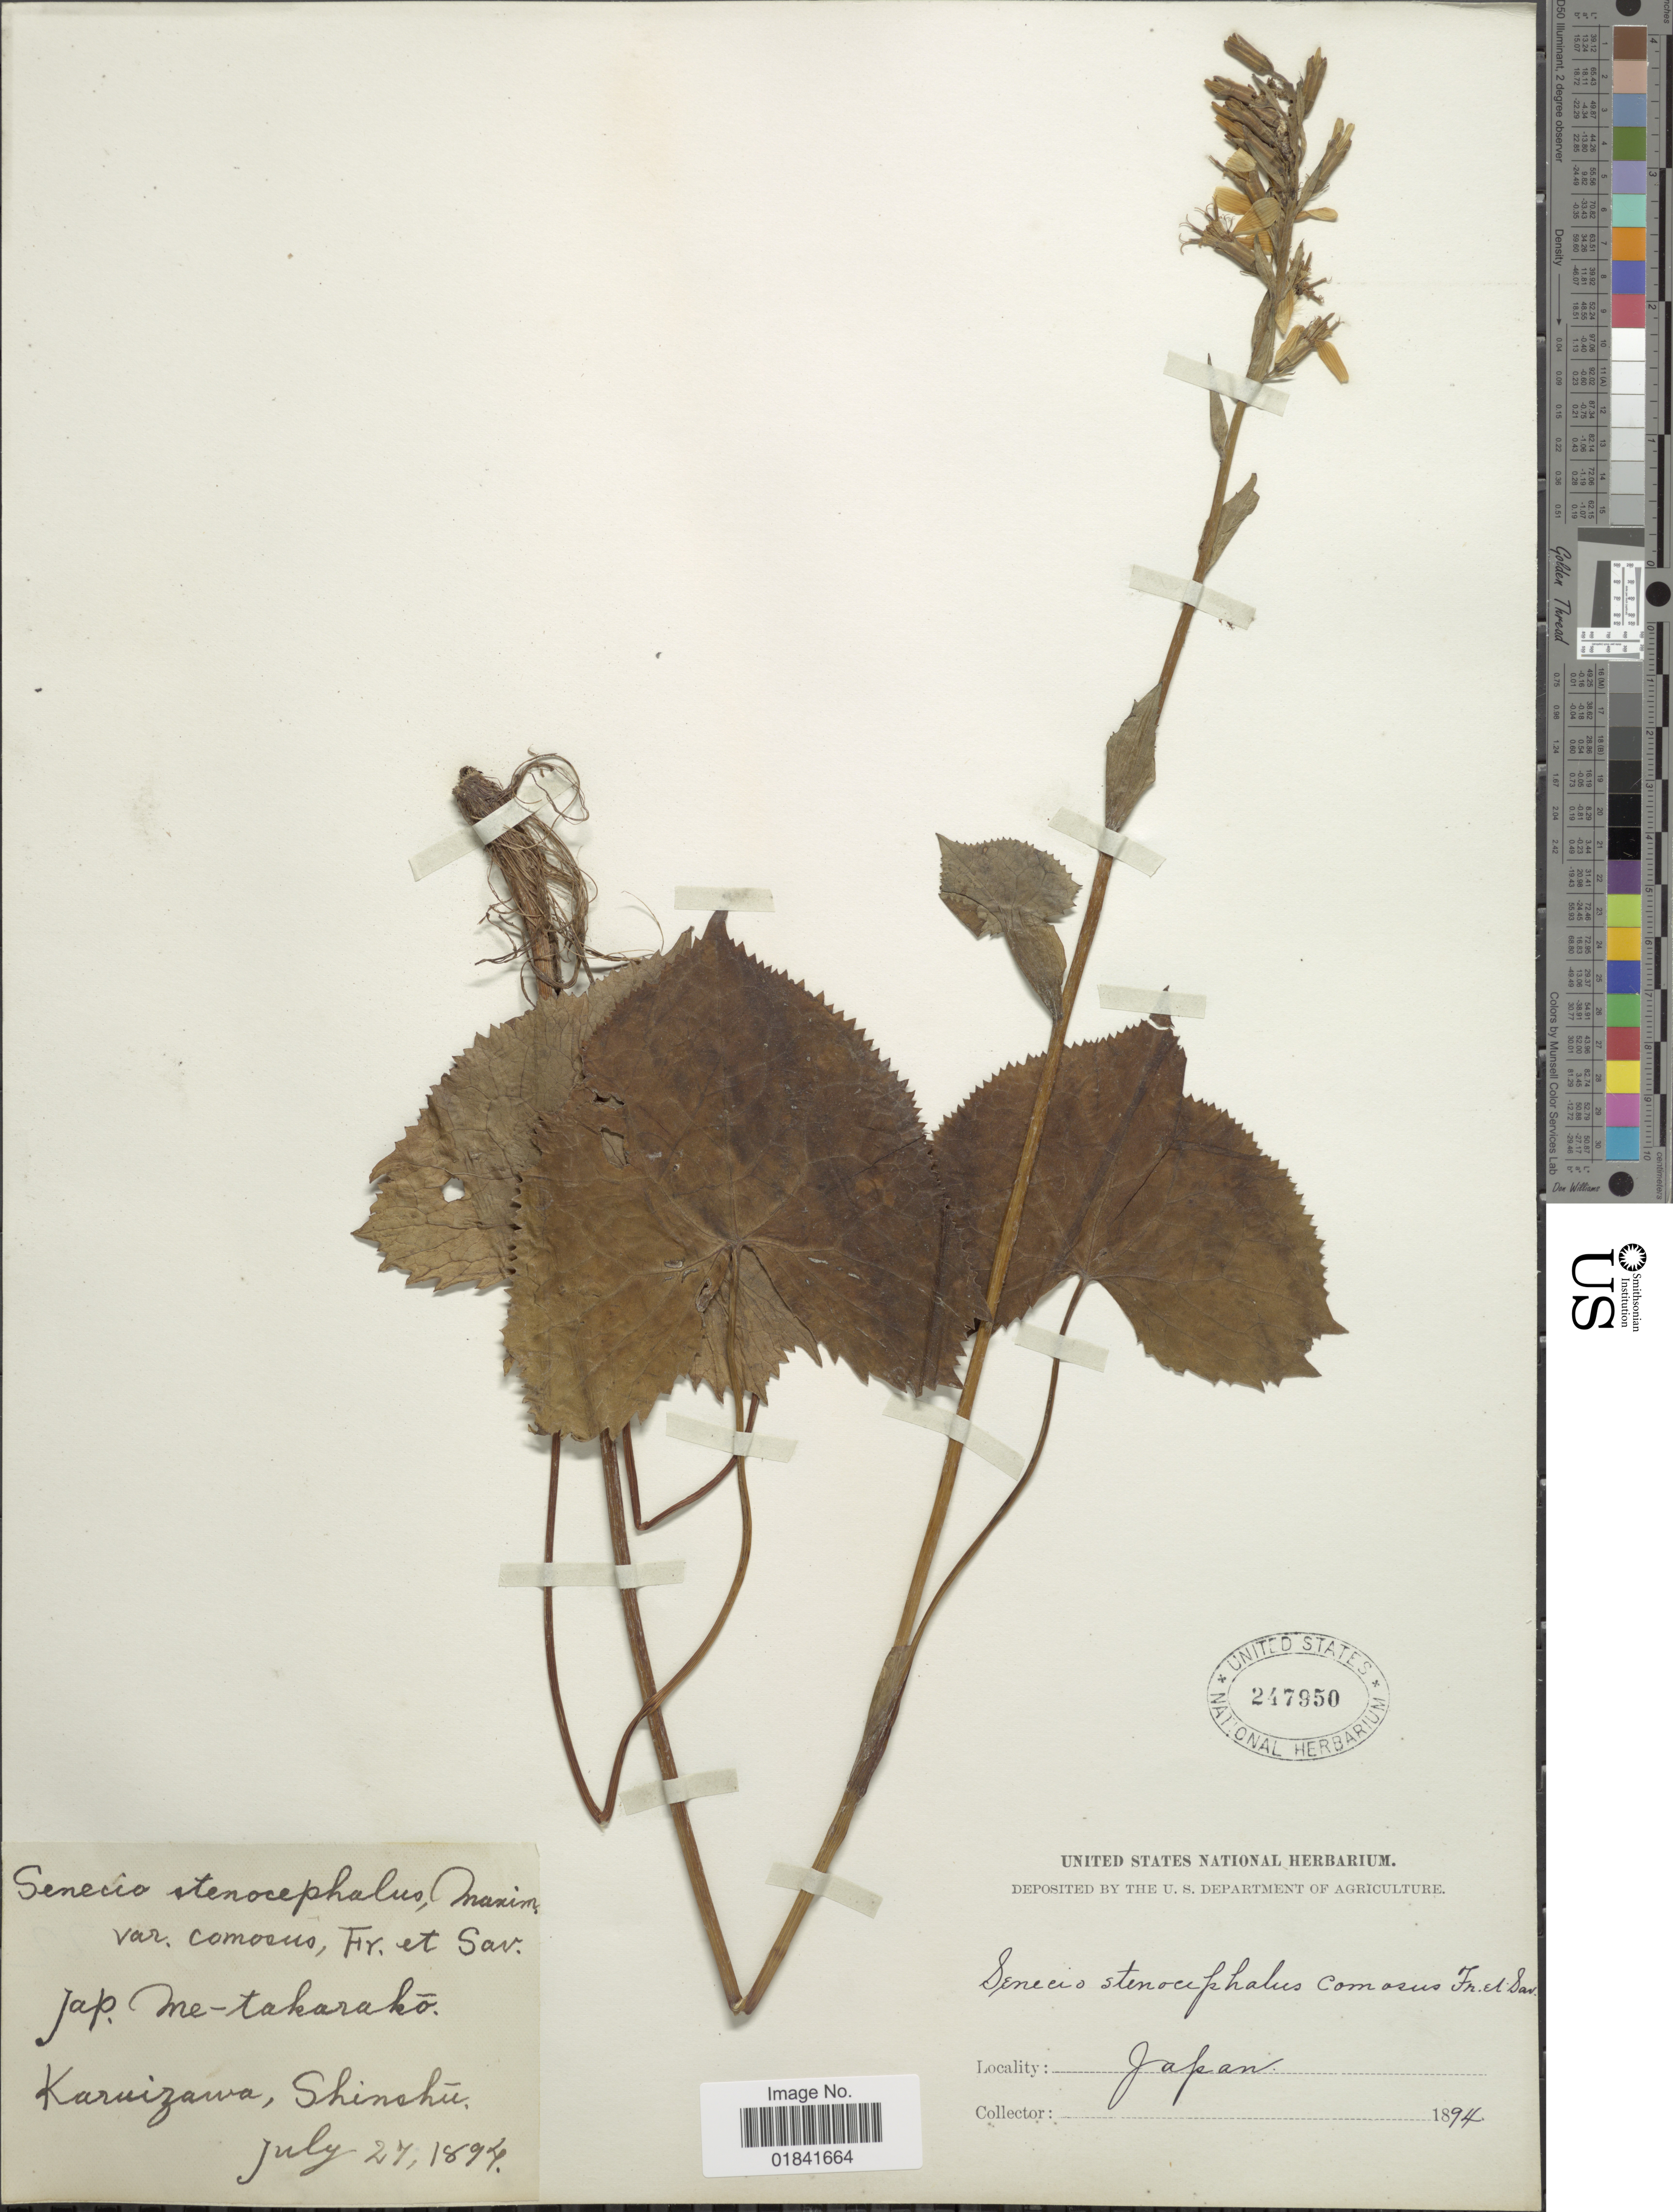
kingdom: Plantae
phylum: Tracheophyta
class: Magnoliopsida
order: Asterales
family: Asteraceae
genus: Senecio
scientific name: Senecio stenocephalus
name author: Boiss.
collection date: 1894-07-27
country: Japan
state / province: Nagano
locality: Karuizawa, Shinshu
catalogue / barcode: US 247950